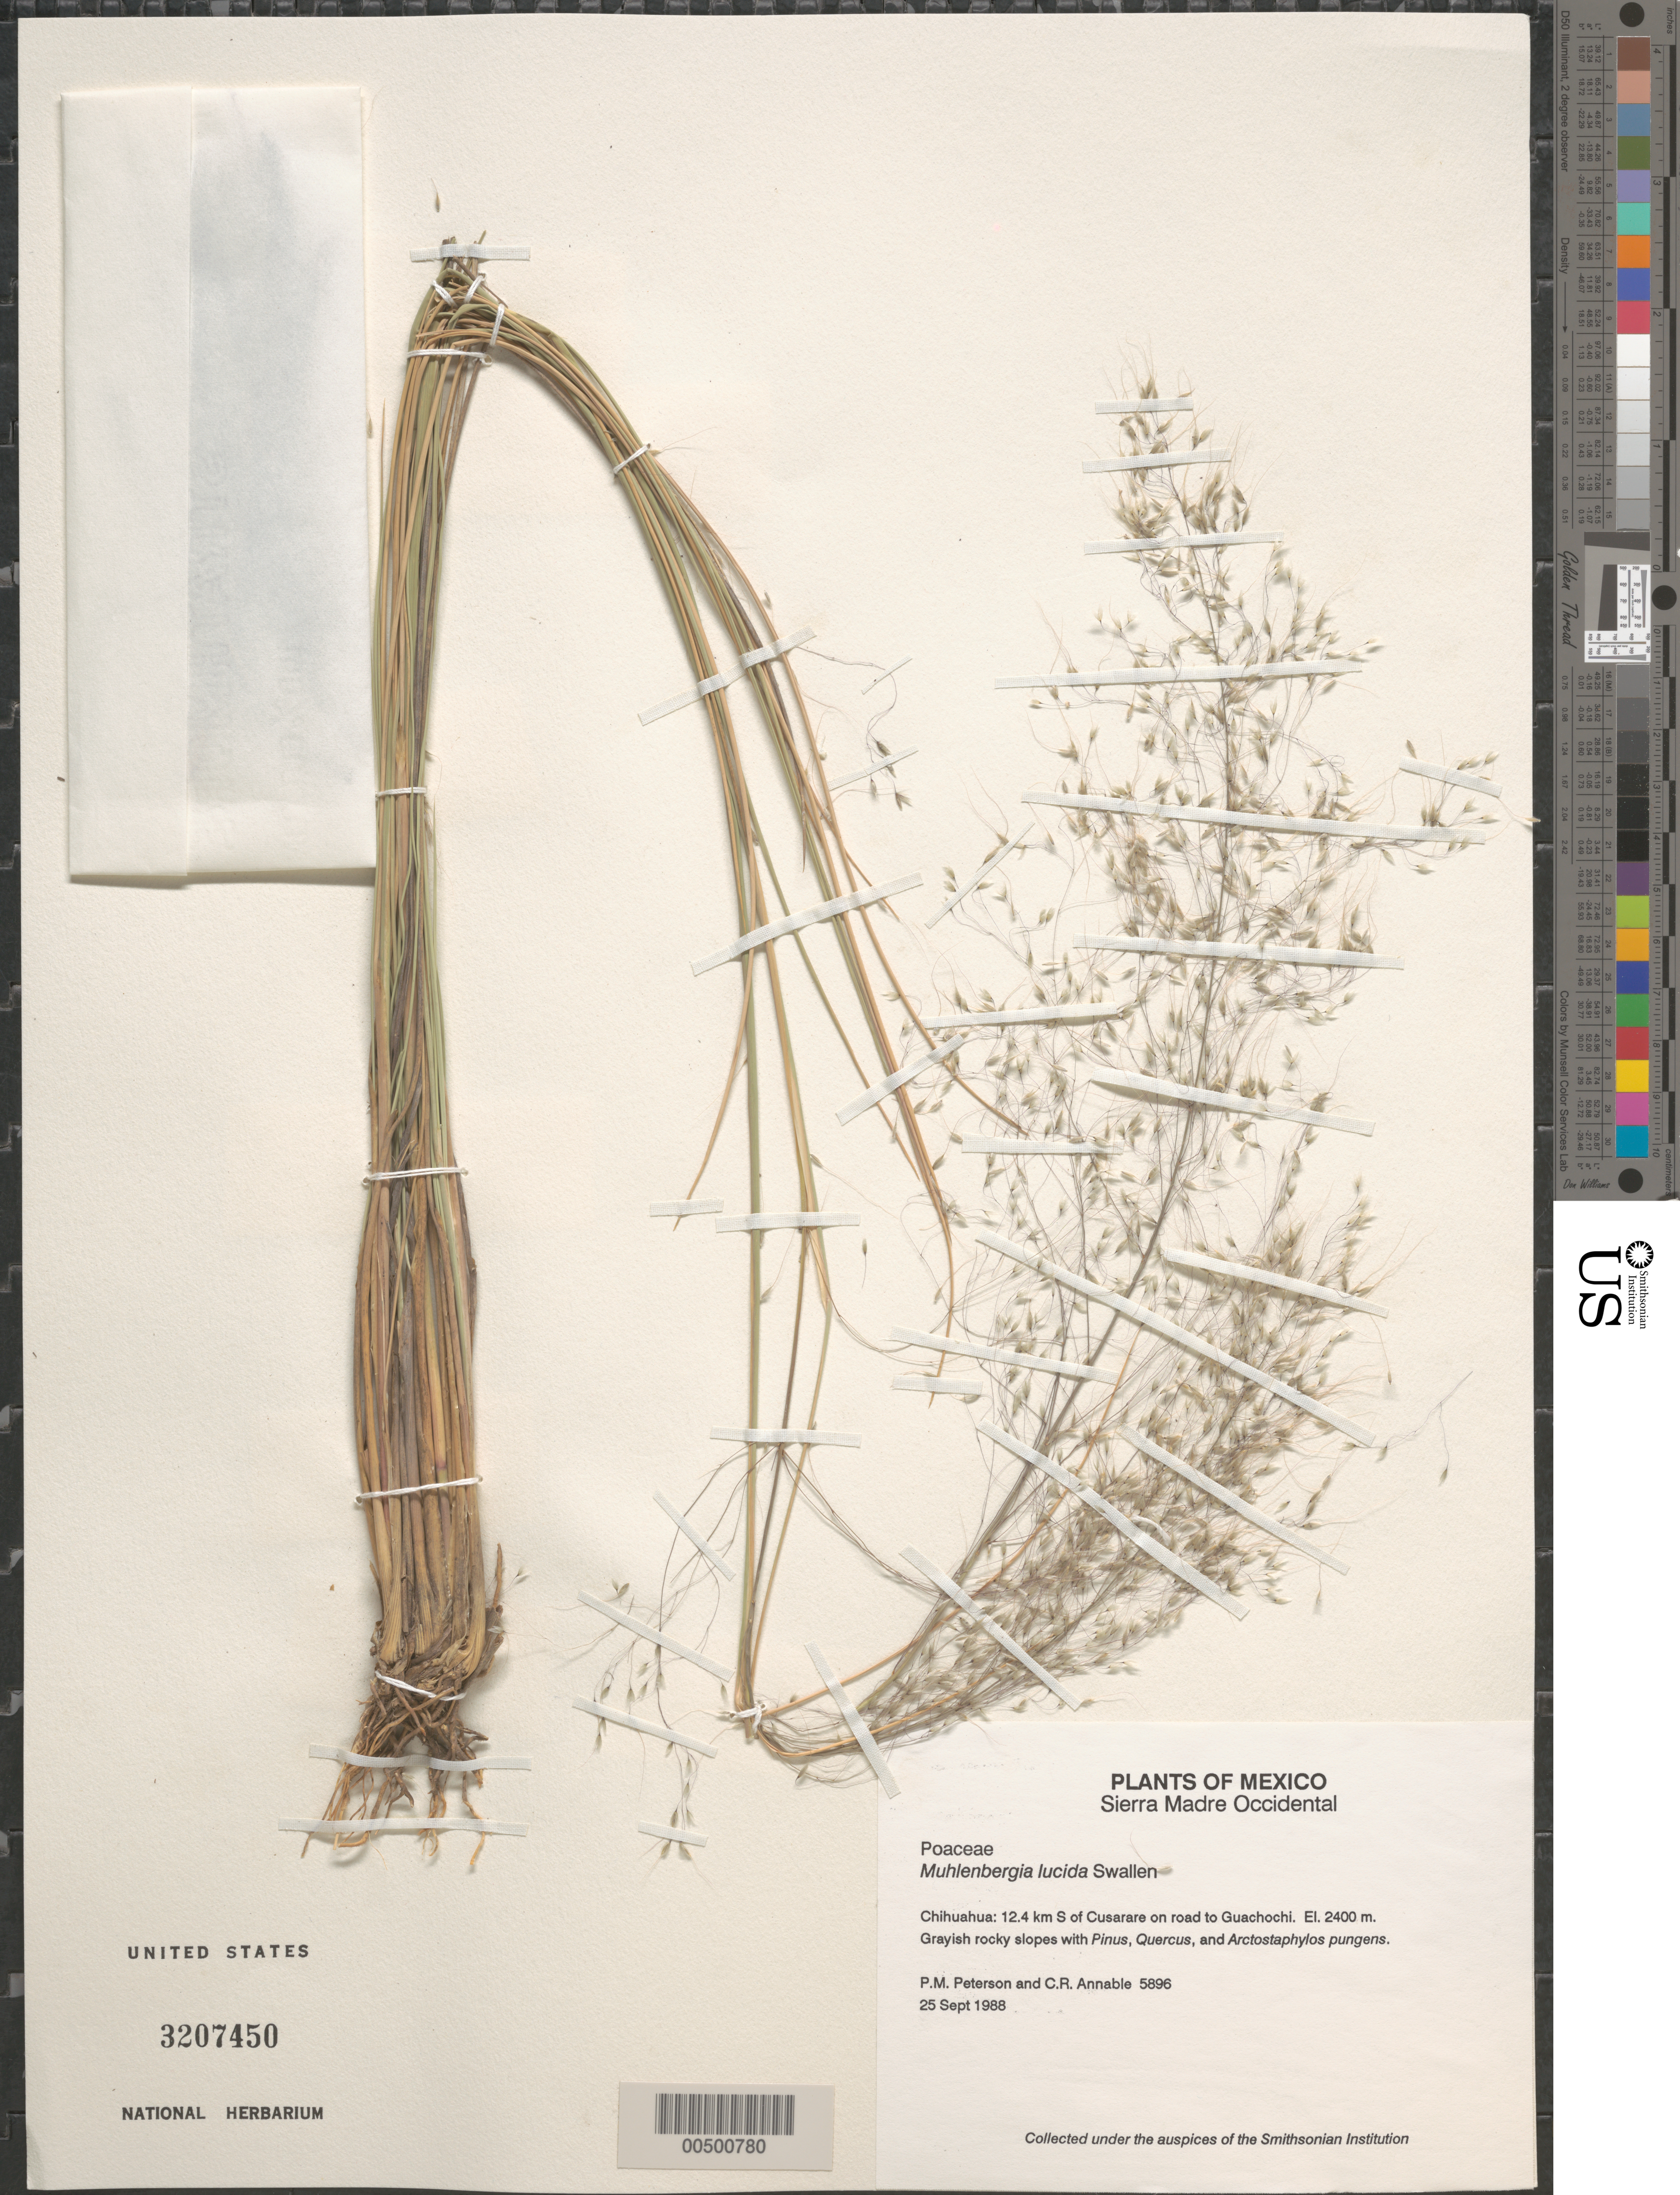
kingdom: Plantae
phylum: Tracheophyta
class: Liliopsida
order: Poales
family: Poaceae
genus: Muhlenbergia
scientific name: Muhlenbergia lucida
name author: Swallen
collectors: P. M. Peterson & C. R. Annable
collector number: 05896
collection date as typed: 25 Sep 1988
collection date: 1988-09-25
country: Mexico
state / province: Chihuahua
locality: Sierra Madre Occidental, 12.4 km S of Cusarare on road to Guachochi.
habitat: Grayish rocky slopes with Pinus, Quercus, and Arctostaphylos pungens.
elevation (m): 2400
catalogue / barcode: US 3207450